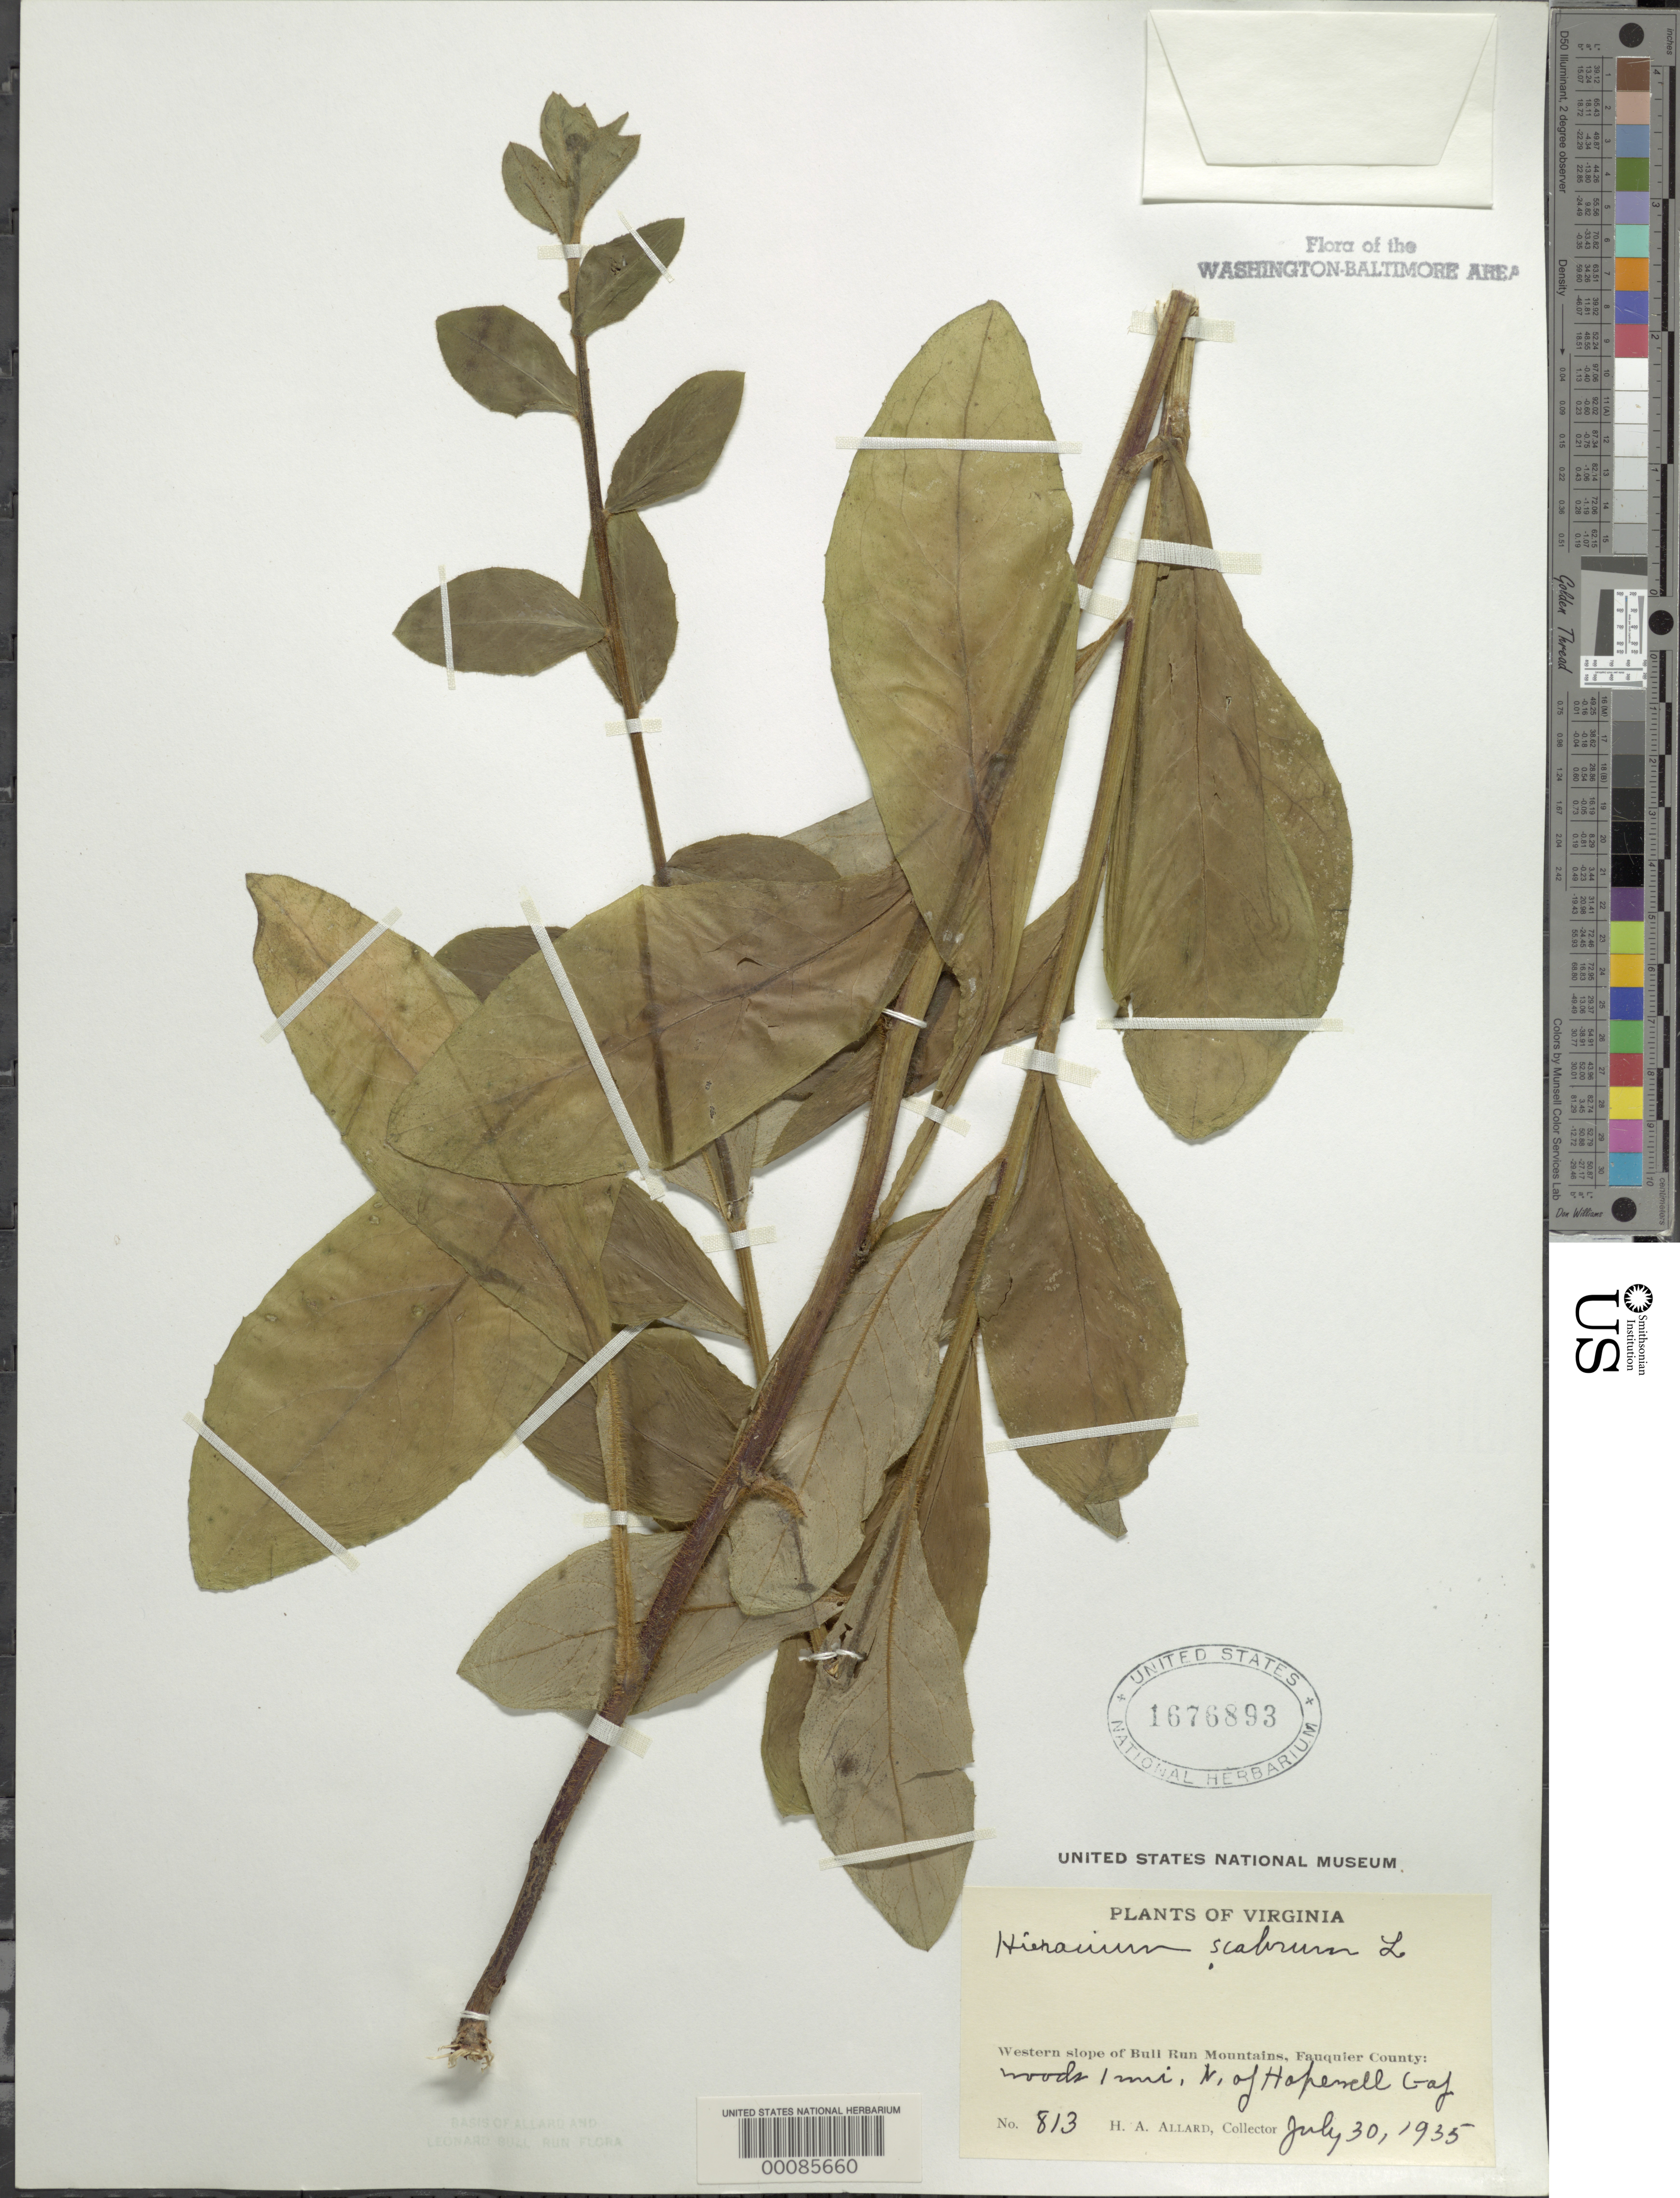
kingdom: Plantae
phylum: Tracheophyta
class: Magnoliopsida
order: Asterales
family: Asteraceae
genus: Pilosella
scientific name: Pilosella verruculata subsp. verruculata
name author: (Link) Soják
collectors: H. A. Allard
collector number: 813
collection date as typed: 30 Jul 1935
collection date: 1935-07-30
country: United States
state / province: Virginia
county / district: Fauquier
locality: North of Hopewell Gap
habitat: Woods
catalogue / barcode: US 1676893